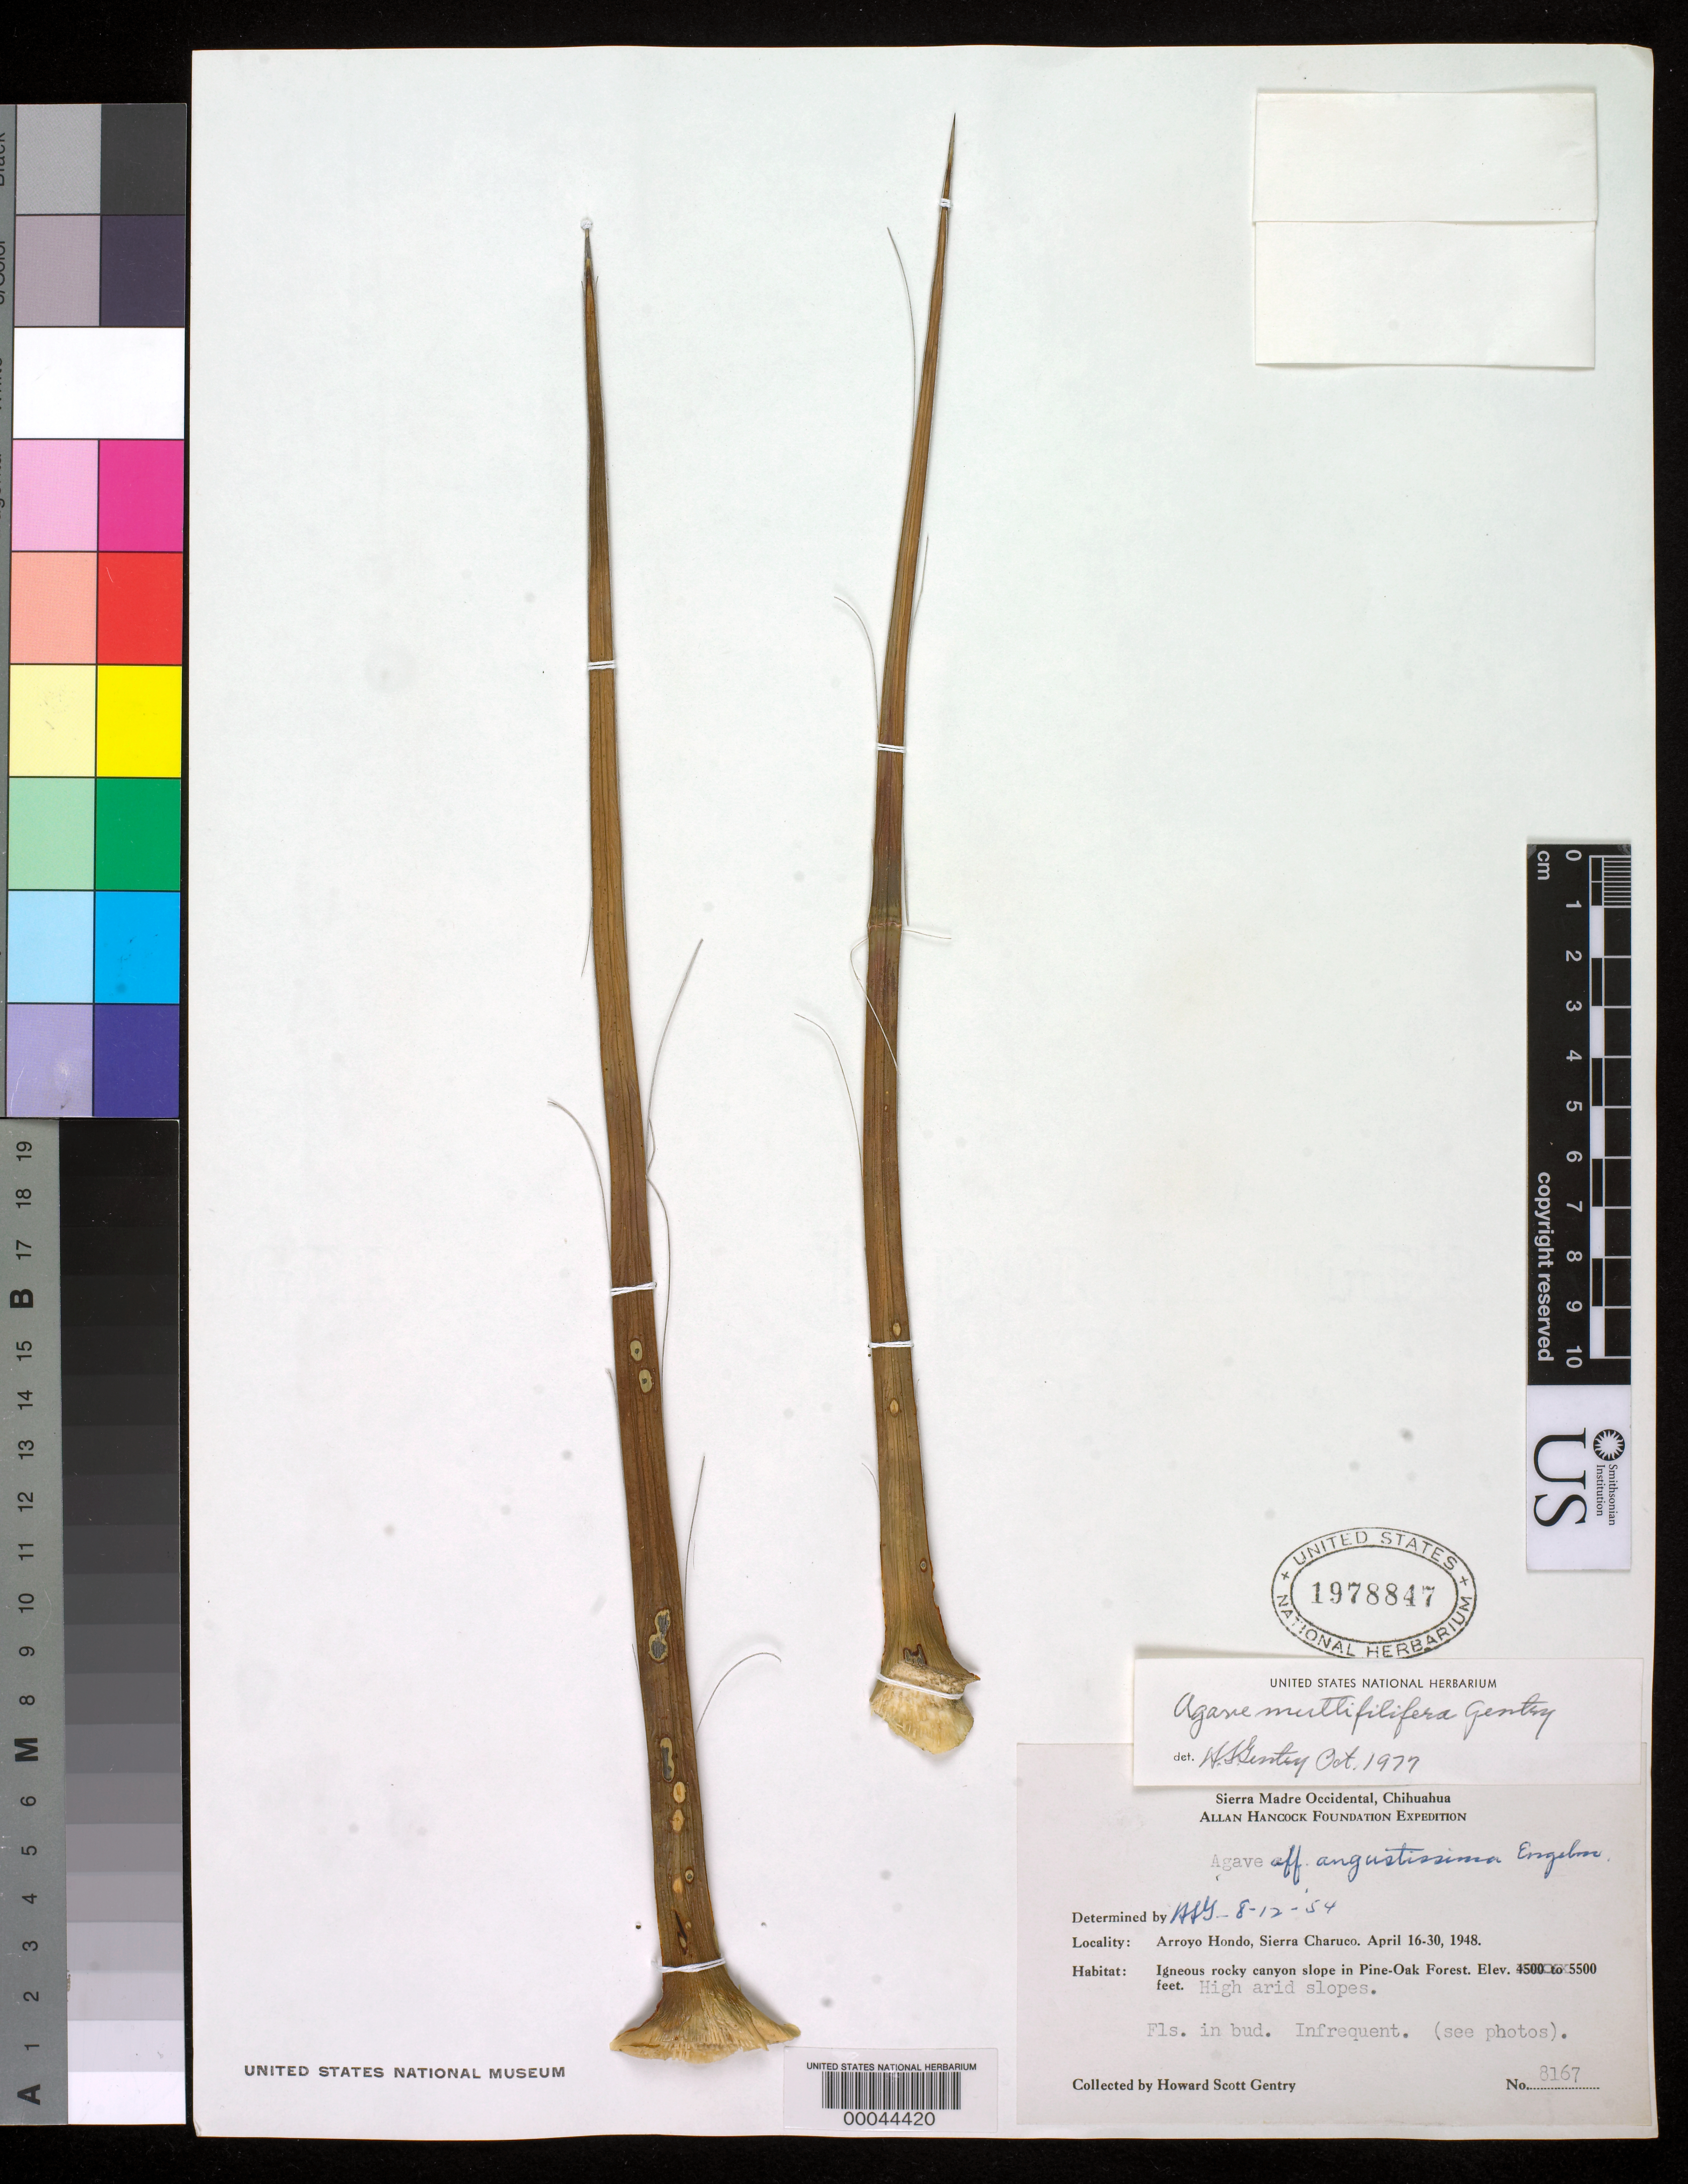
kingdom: Plantae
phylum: Tracheophyta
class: Liliopsida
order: Asparagales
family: Asparagaceae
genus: Agave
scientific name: Agave multifilifera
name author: Gentry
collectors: H. S. Gentry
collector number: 8167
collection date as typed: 16 Apr 1948 to 30 Apr 1948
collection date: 1948-04-16/1948-04-30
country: Mexico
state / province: Chihuahua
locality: Arroyo Hondo, Sierra Charuco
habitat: Igneous rocky canyon slope in pine-oak forest; high arid slopes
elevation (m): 1676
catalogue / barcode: US 1978847